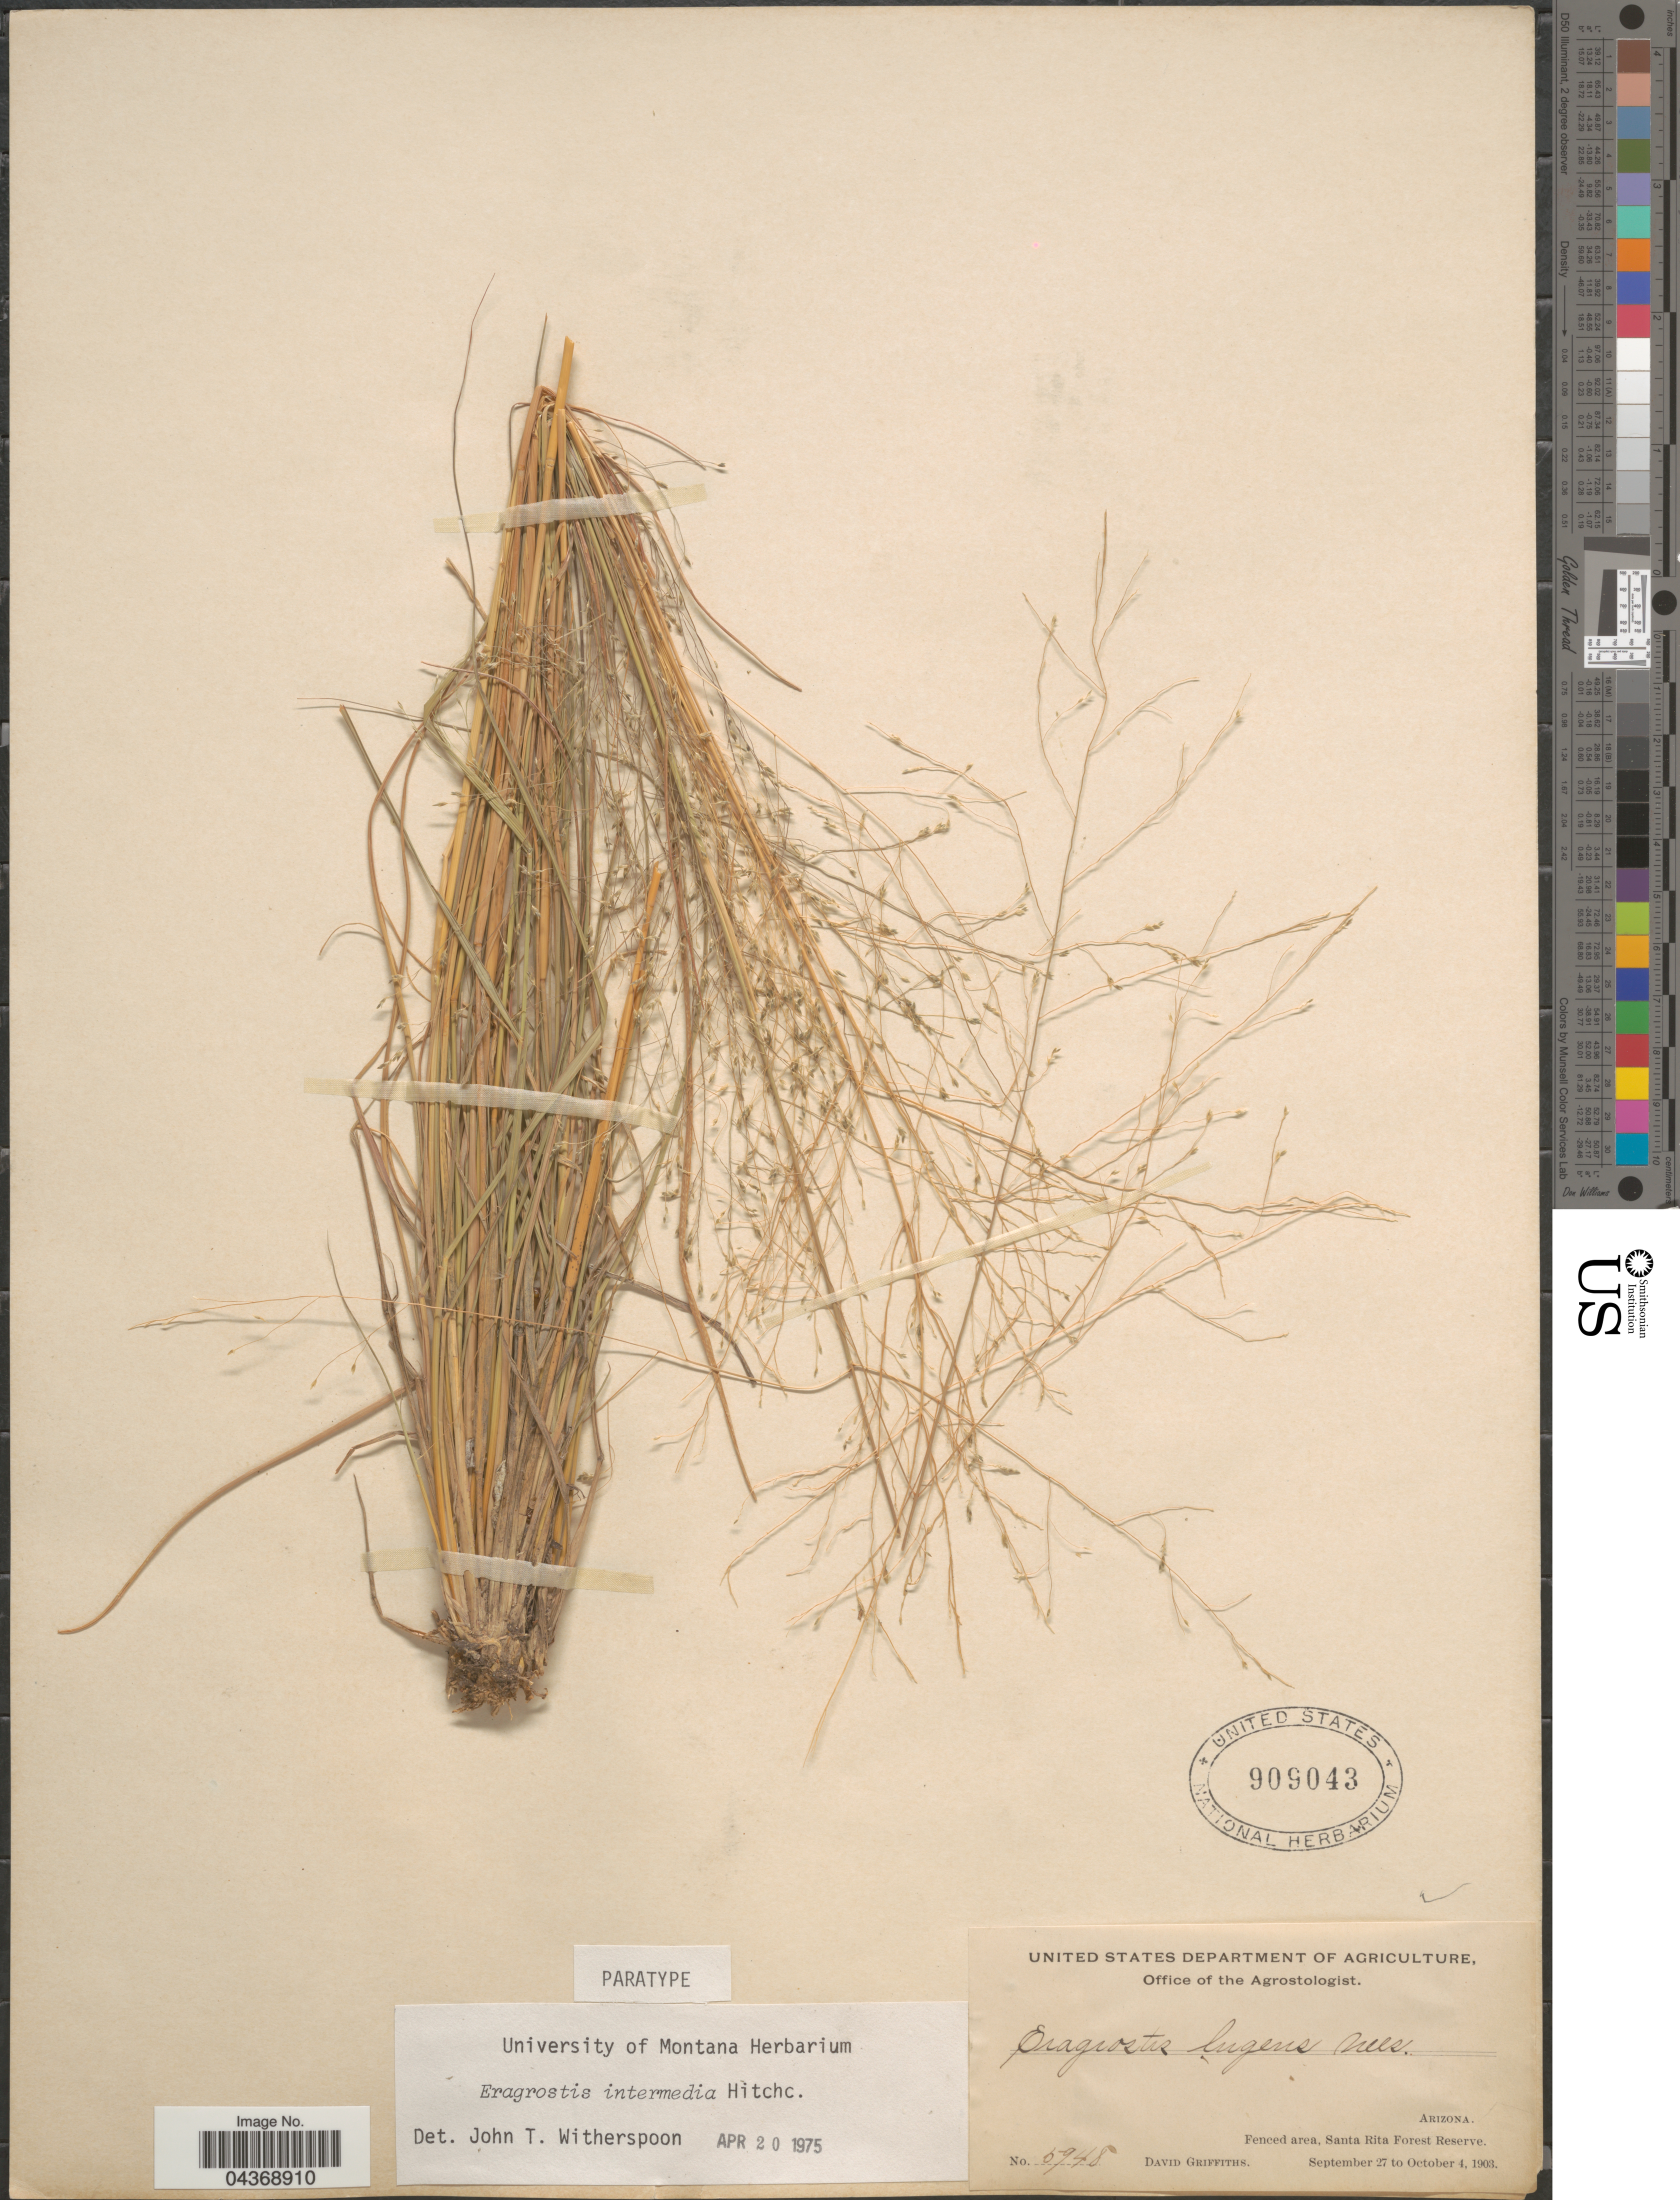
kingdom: Plantae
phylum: Tracheophyta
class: Liliopsida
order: Poales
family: Poaceae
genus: Eragrostis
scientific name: Eragrostis intermedia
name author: Hitchc.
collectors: D. Griffiths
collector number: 5948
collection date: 1903-09-27/1903-10-04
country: United States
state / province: Arizona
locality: Fenced area, Santa Rita Forest Reserve.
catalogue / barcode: US 909043